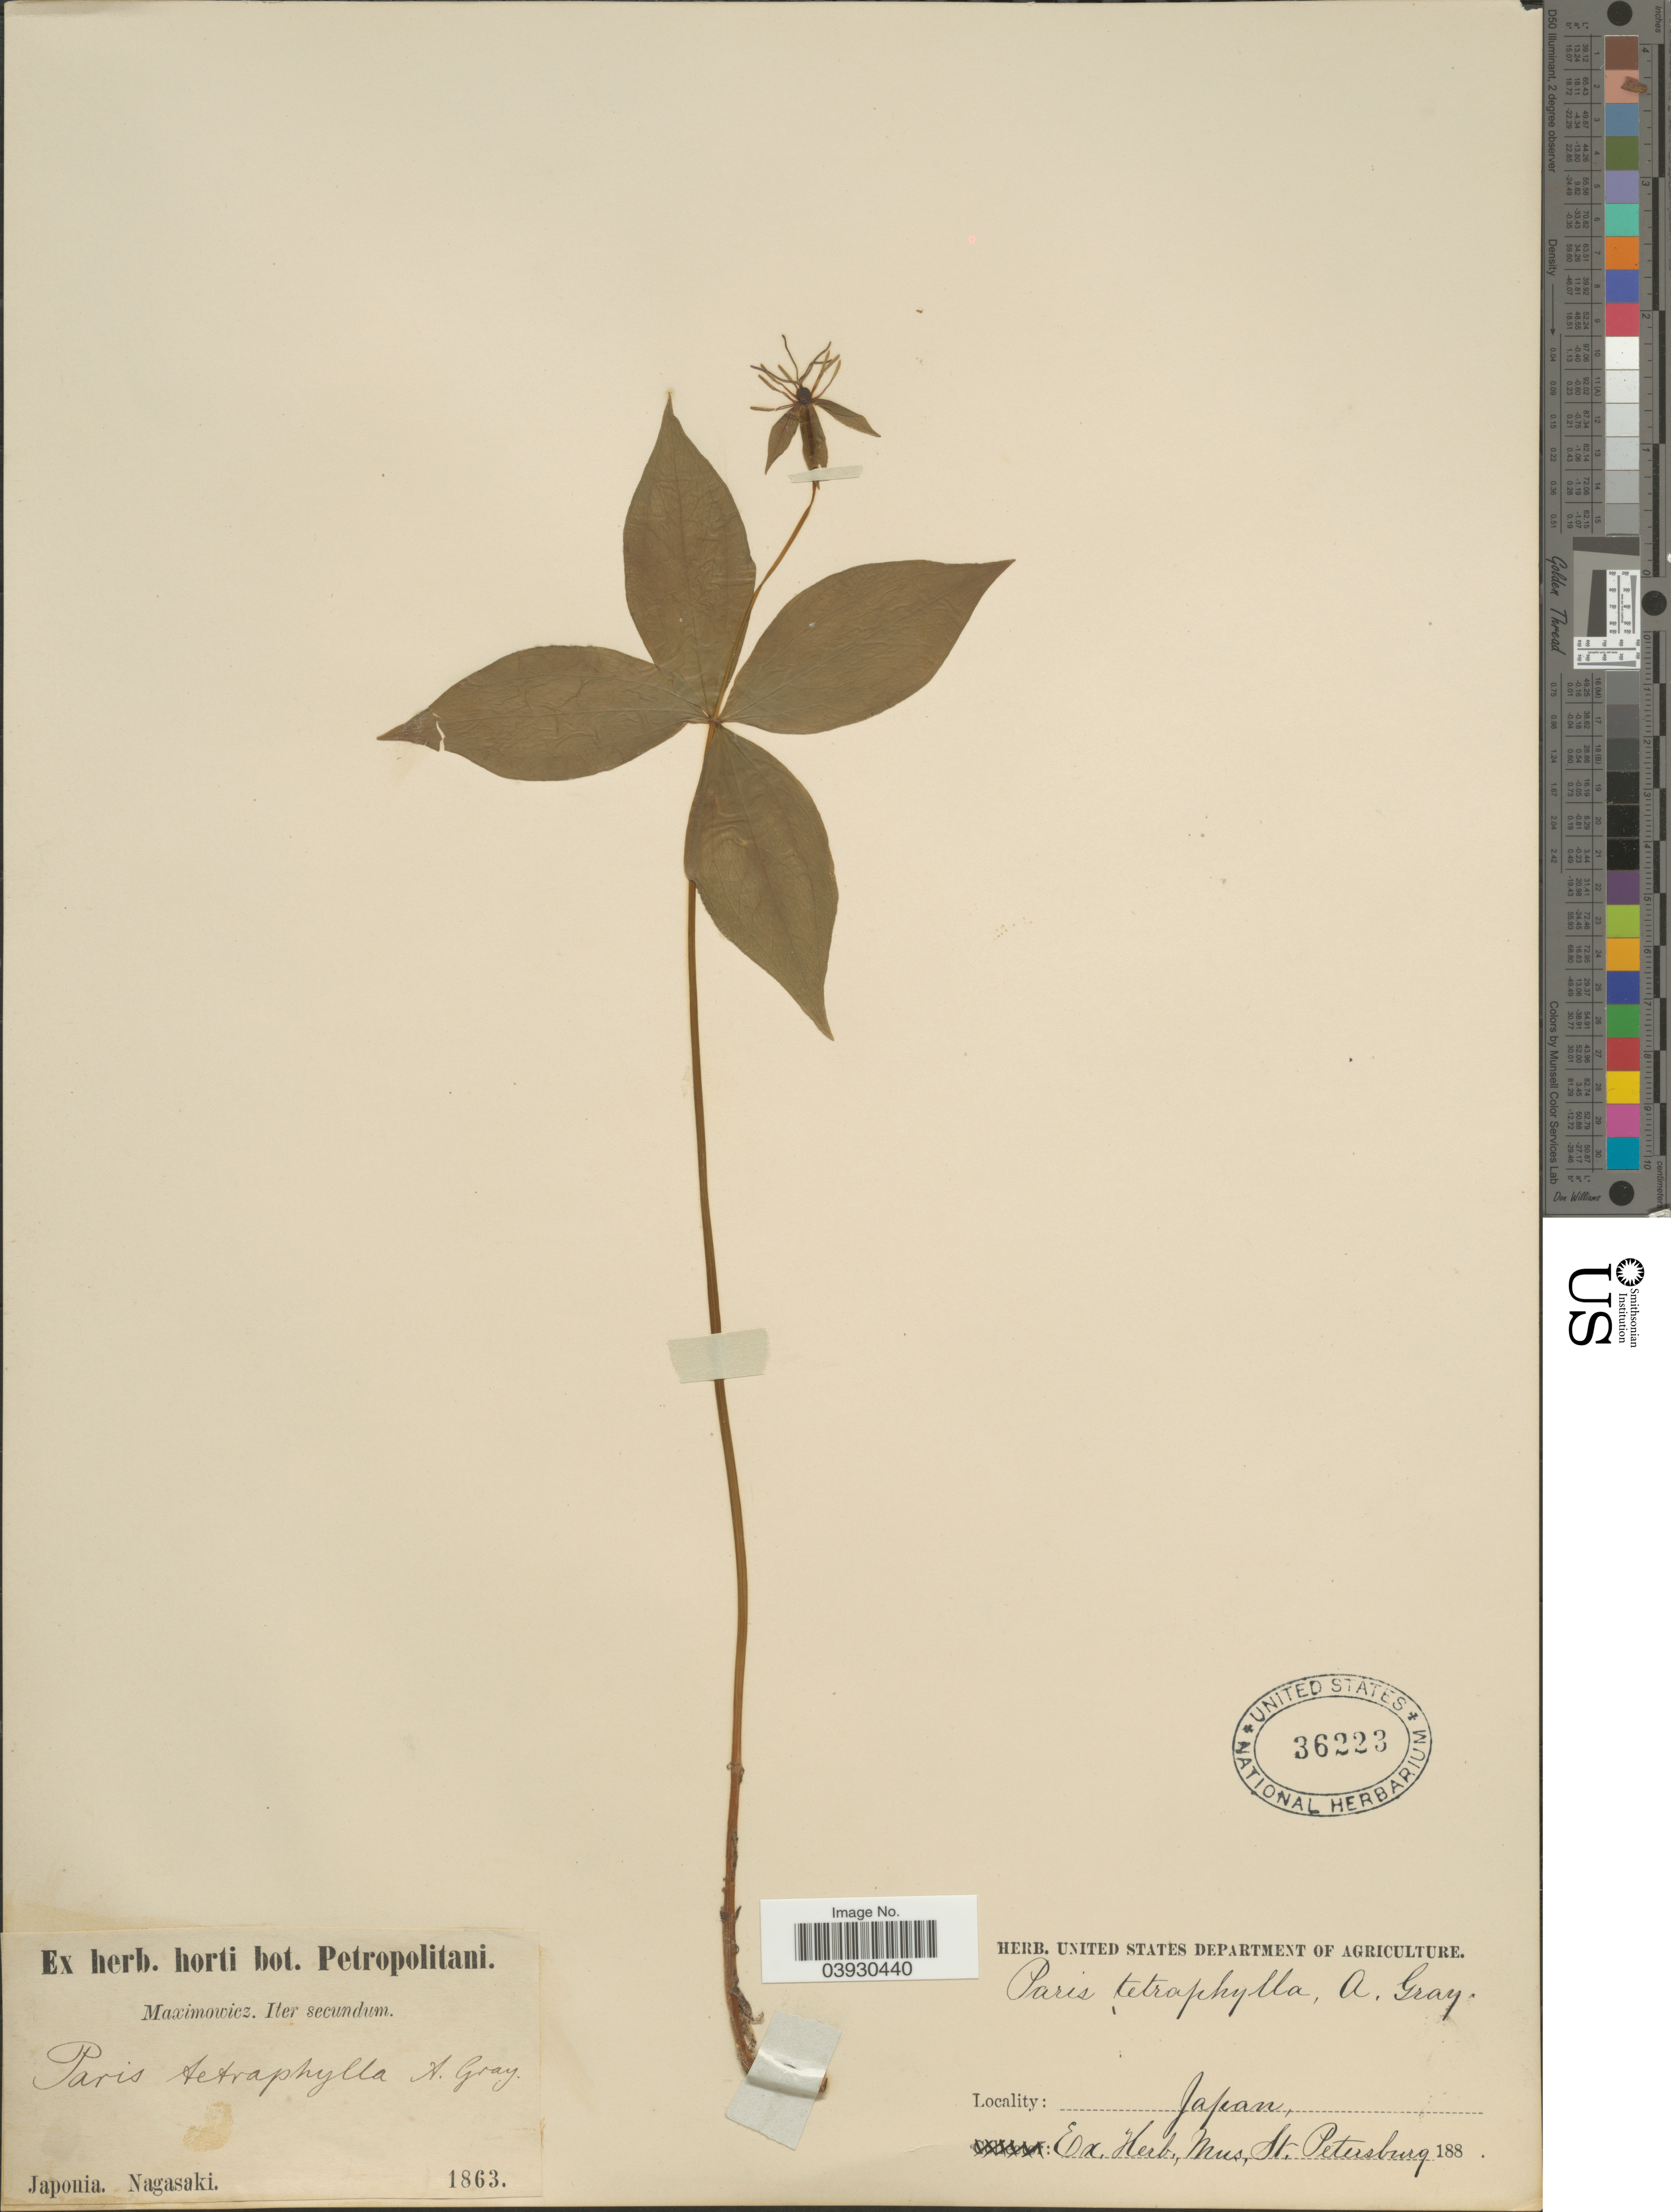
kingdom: Plantae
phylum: Tracheophyta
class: Liliopsida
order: Liliales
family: Melanthiaceae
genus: Paris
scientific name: Paris tetraphylla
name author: A. Gray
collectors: Maximowicz, --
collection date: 1863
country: Japan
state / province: Nagasaki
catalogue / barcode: US 36223